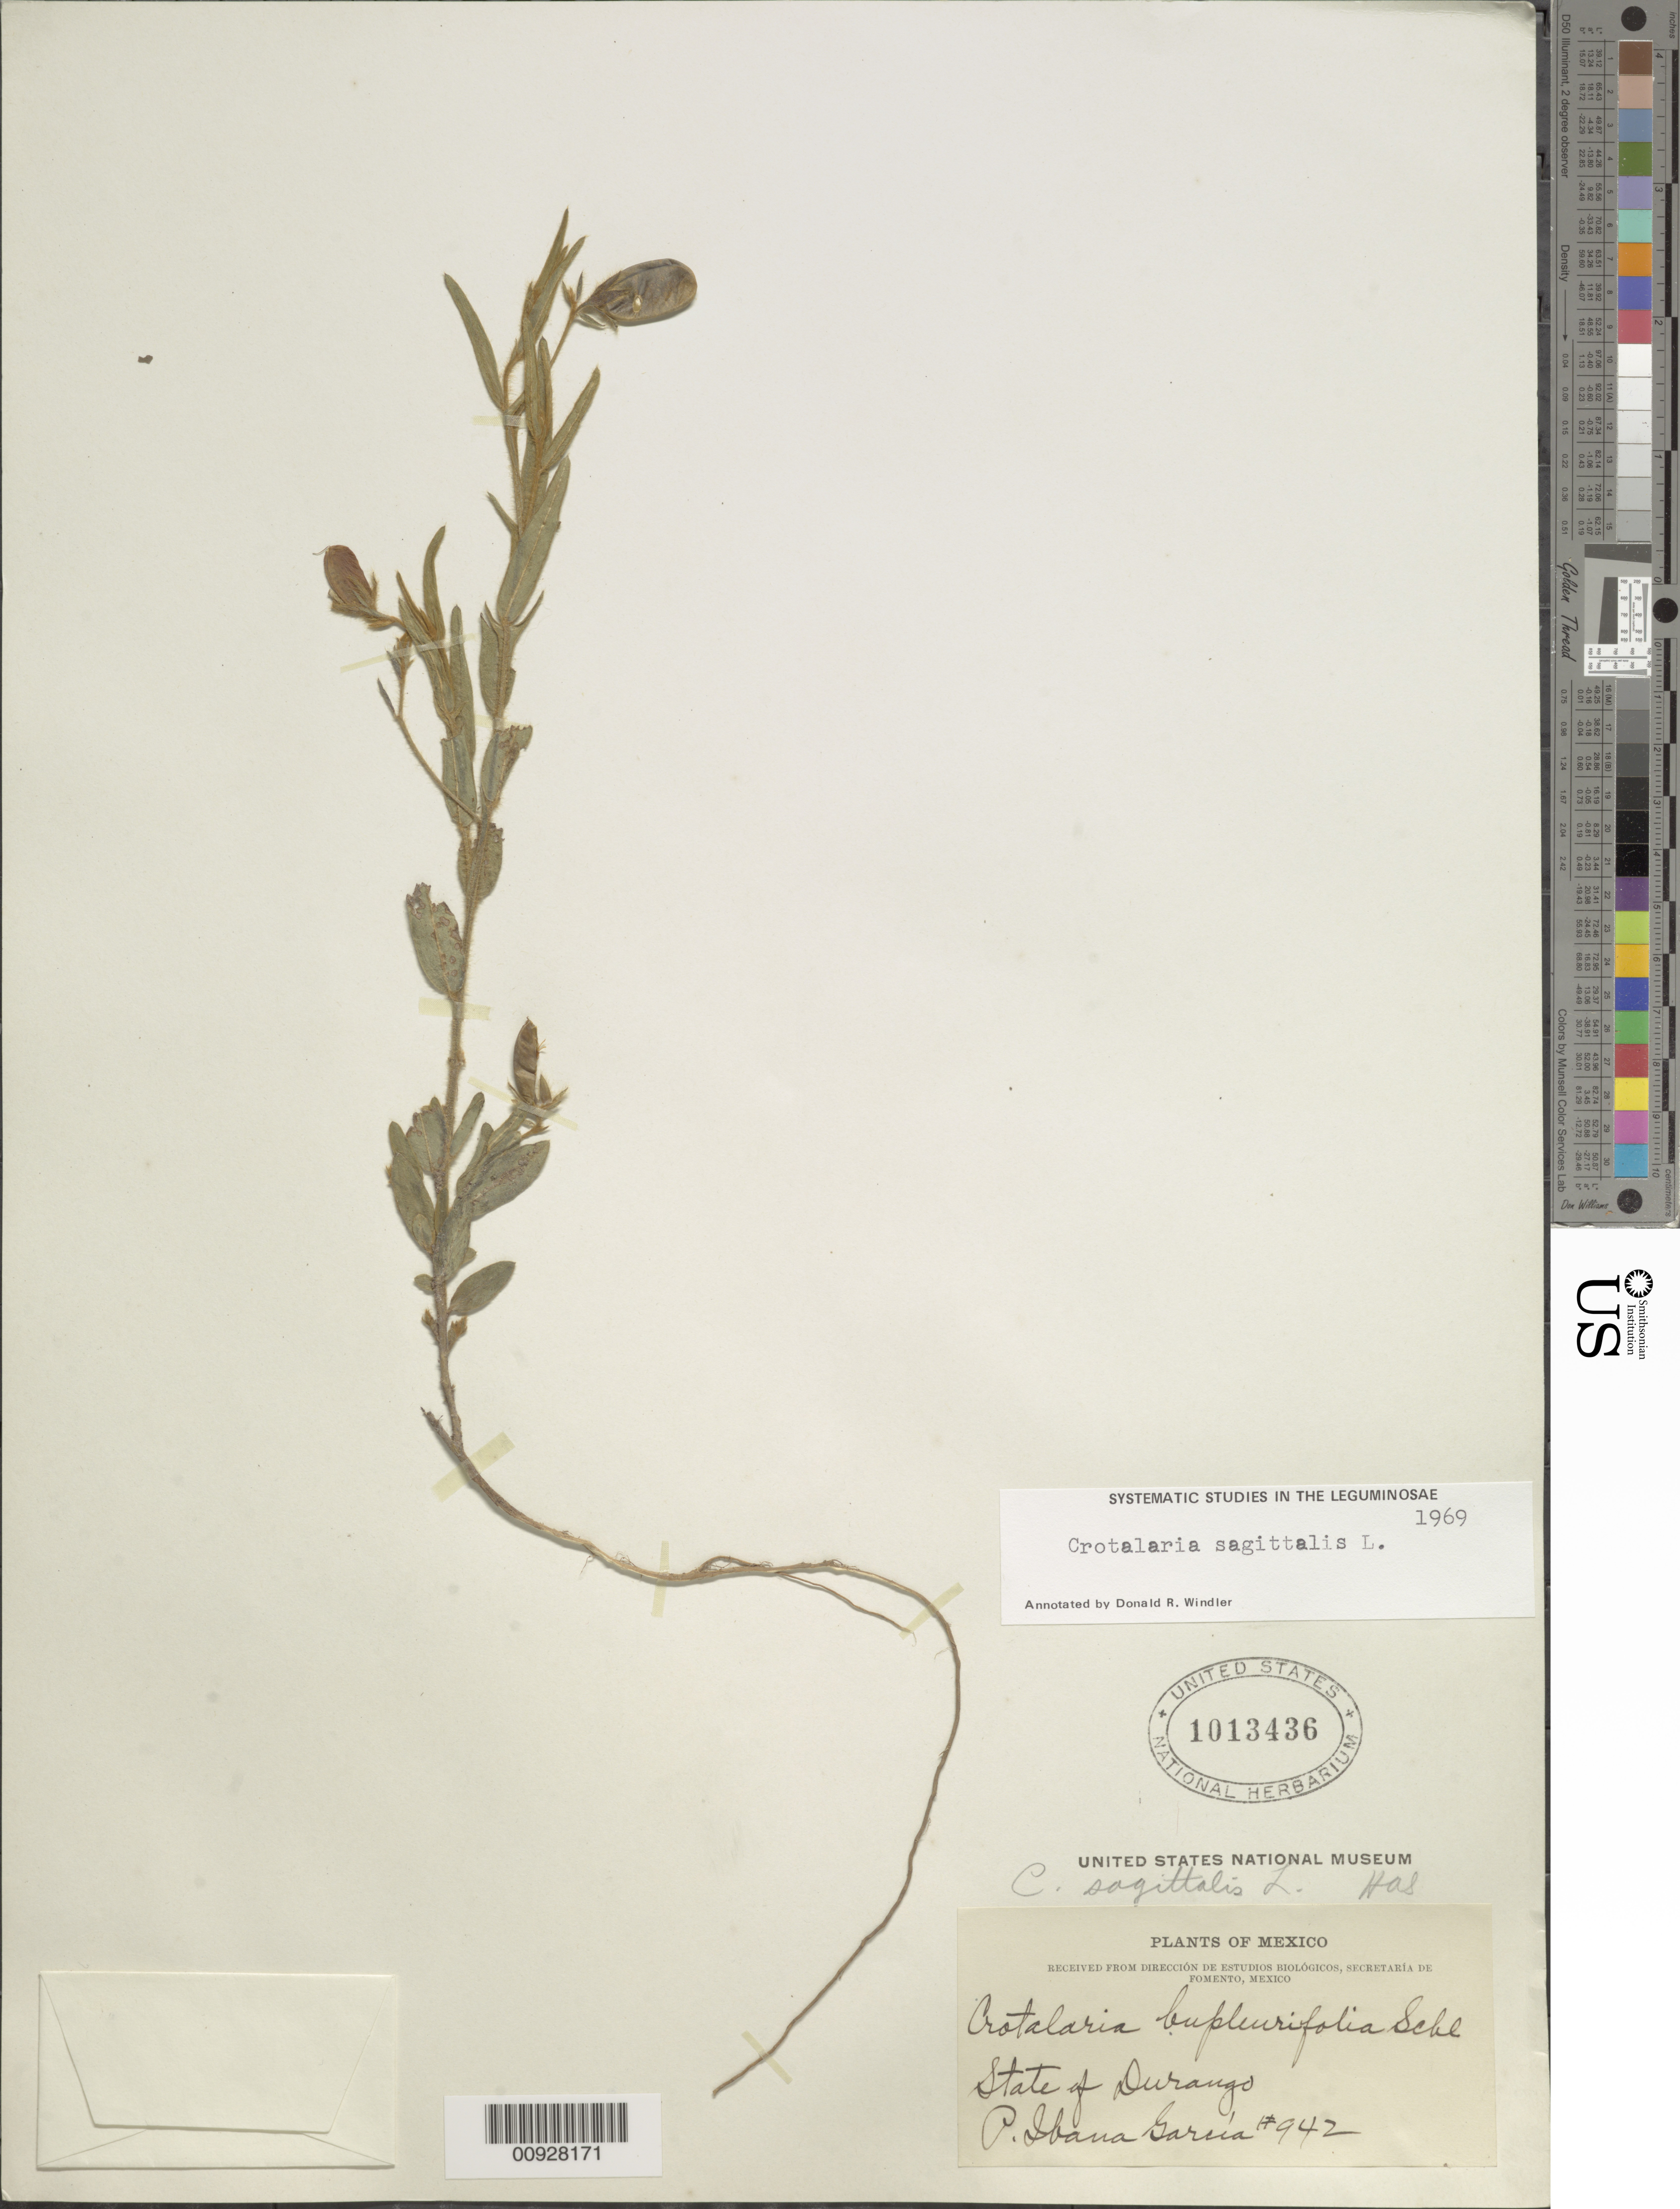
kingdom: Plantae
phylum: Tracheophyta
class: Magnoliopsida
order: Fabales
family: Fabaceae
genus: Crotalaria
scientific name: Crotalaria sagittalis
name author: L.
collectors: Ibarra García, P.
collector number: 942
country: Mexico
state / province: Durango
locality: State of Durango.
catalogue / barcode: US 1013436